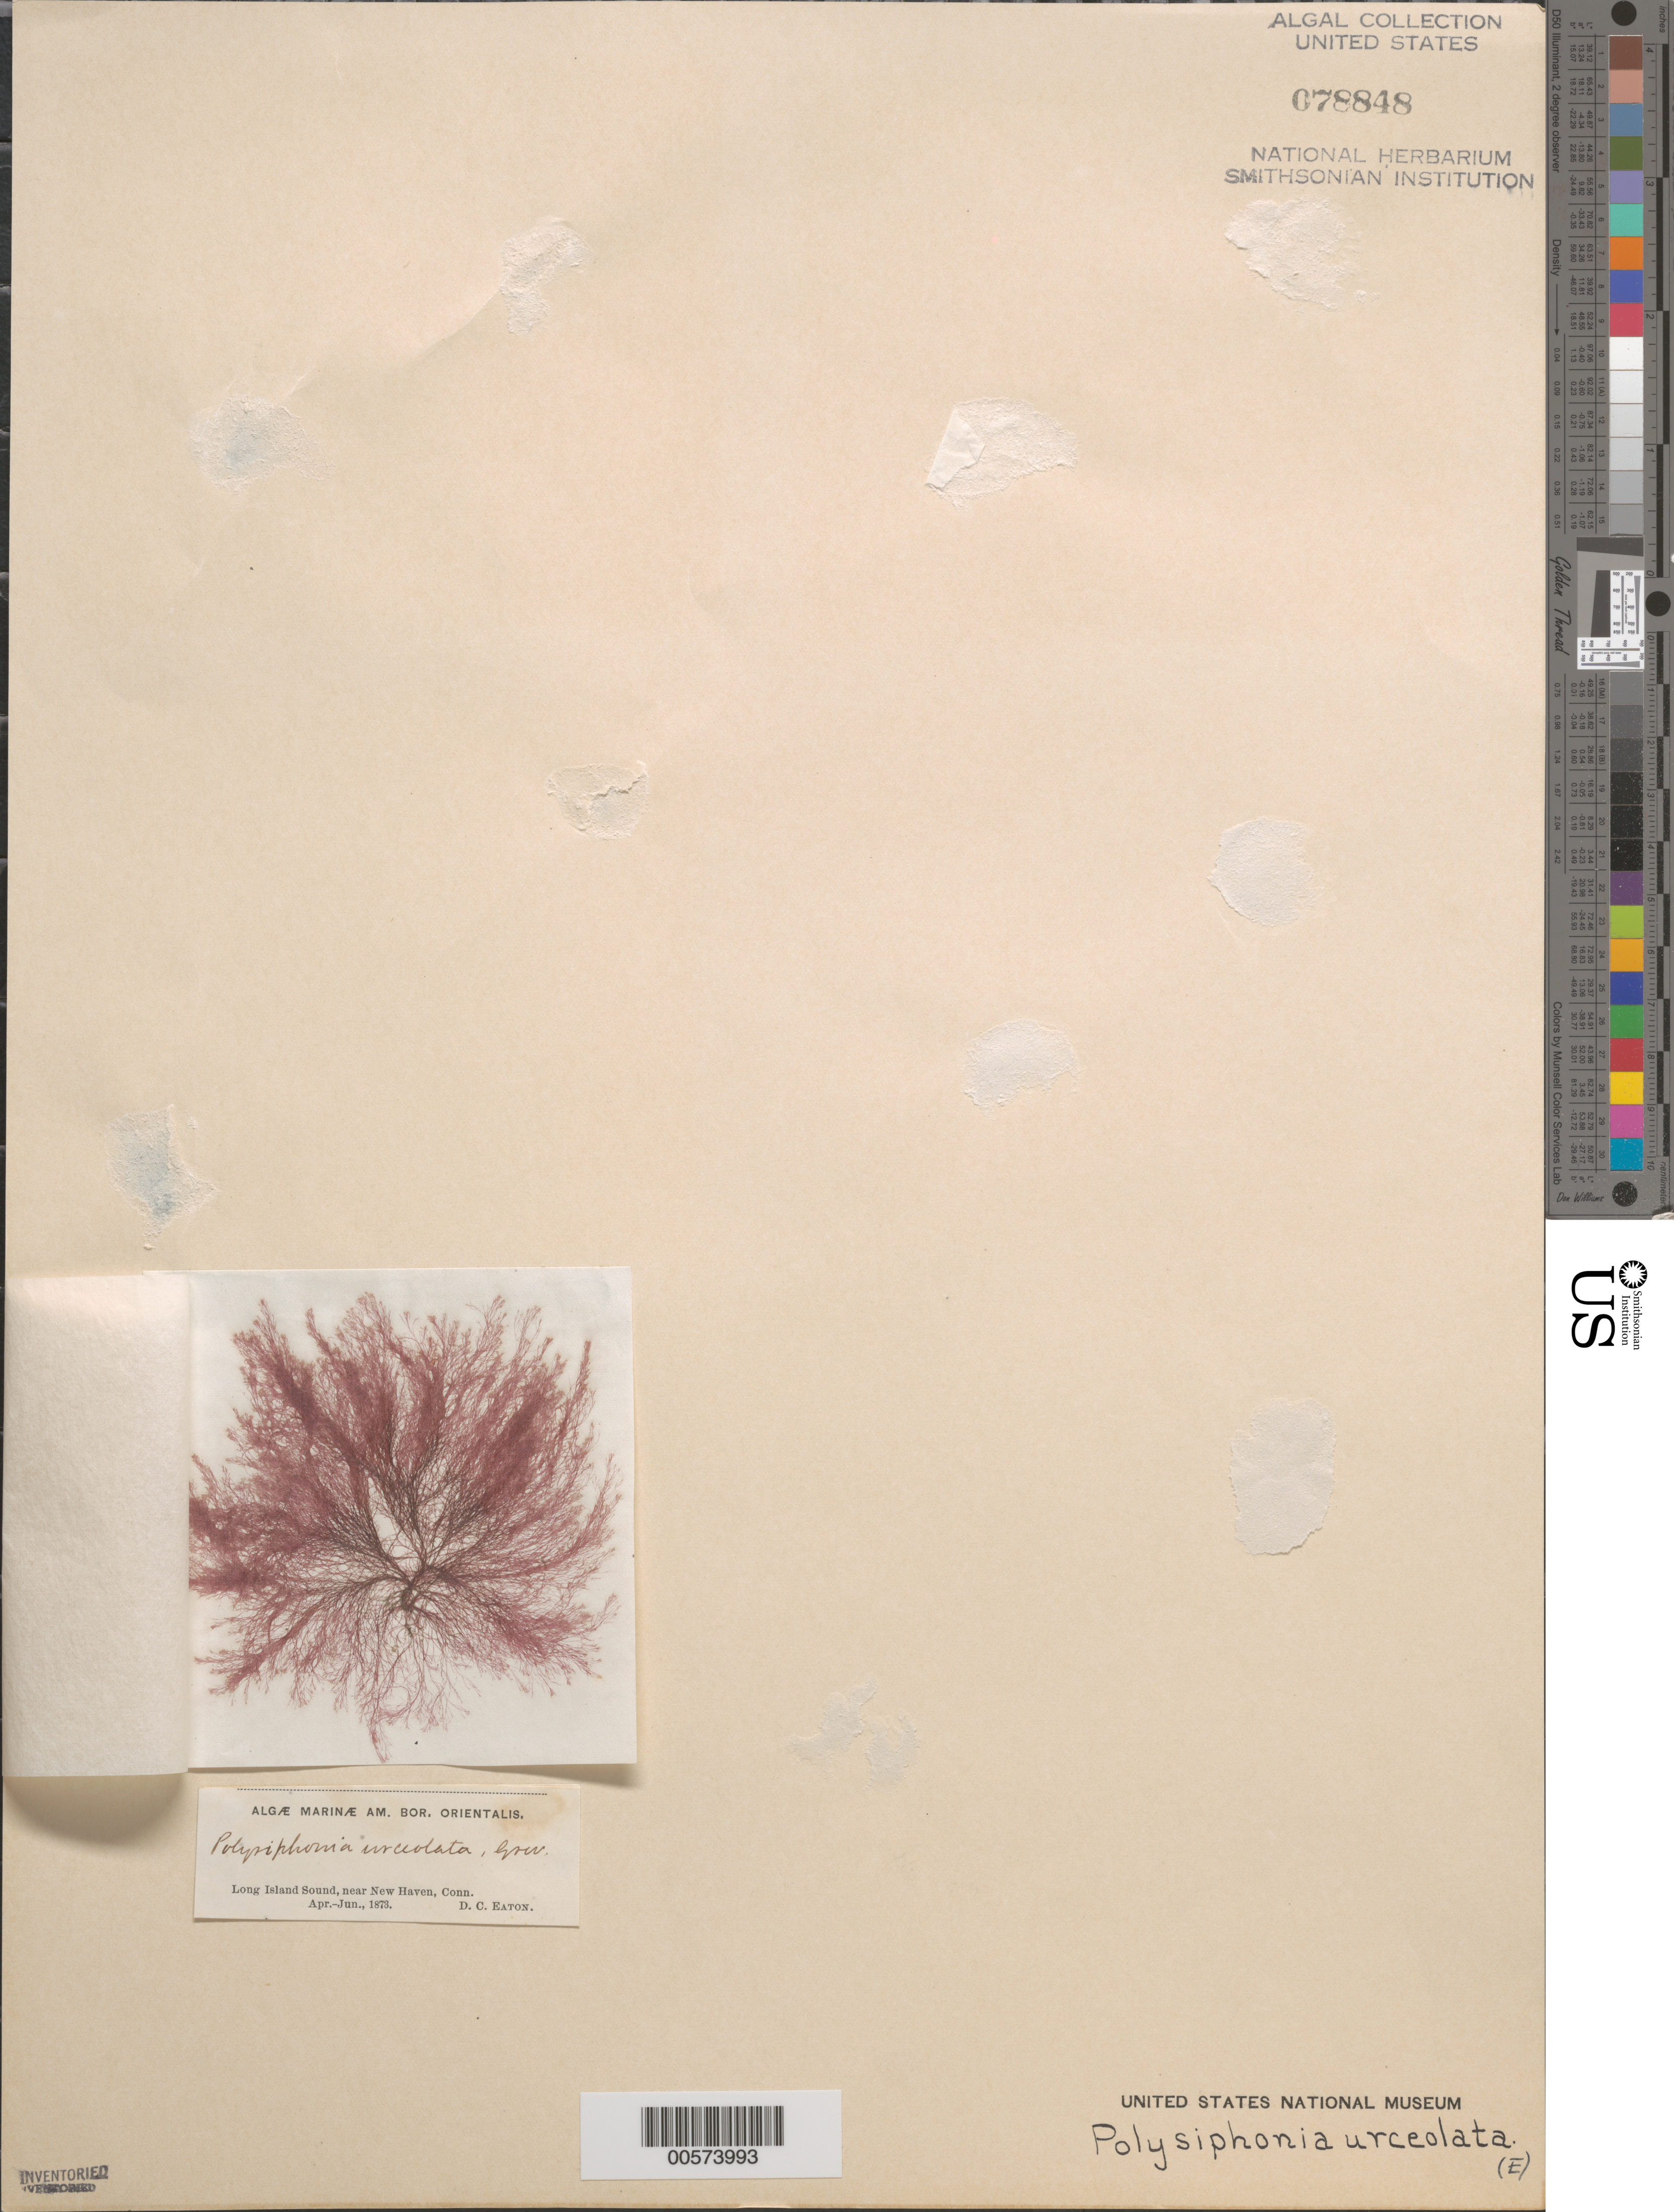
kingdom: Plantae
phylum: Rhodophyta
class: Florideophyceae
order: Ceramiales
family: Rhodomelaceae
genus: Polysiphonia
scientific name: Polysiphonia urceolata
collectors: D. C. Eaton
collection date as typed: Apr 1873 to -- Jun 1873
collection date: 1873-04/1873-06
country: United States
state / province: Connecticut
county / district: New Haven County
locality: Long Island Sound, near New Haven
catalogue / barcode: US 78848